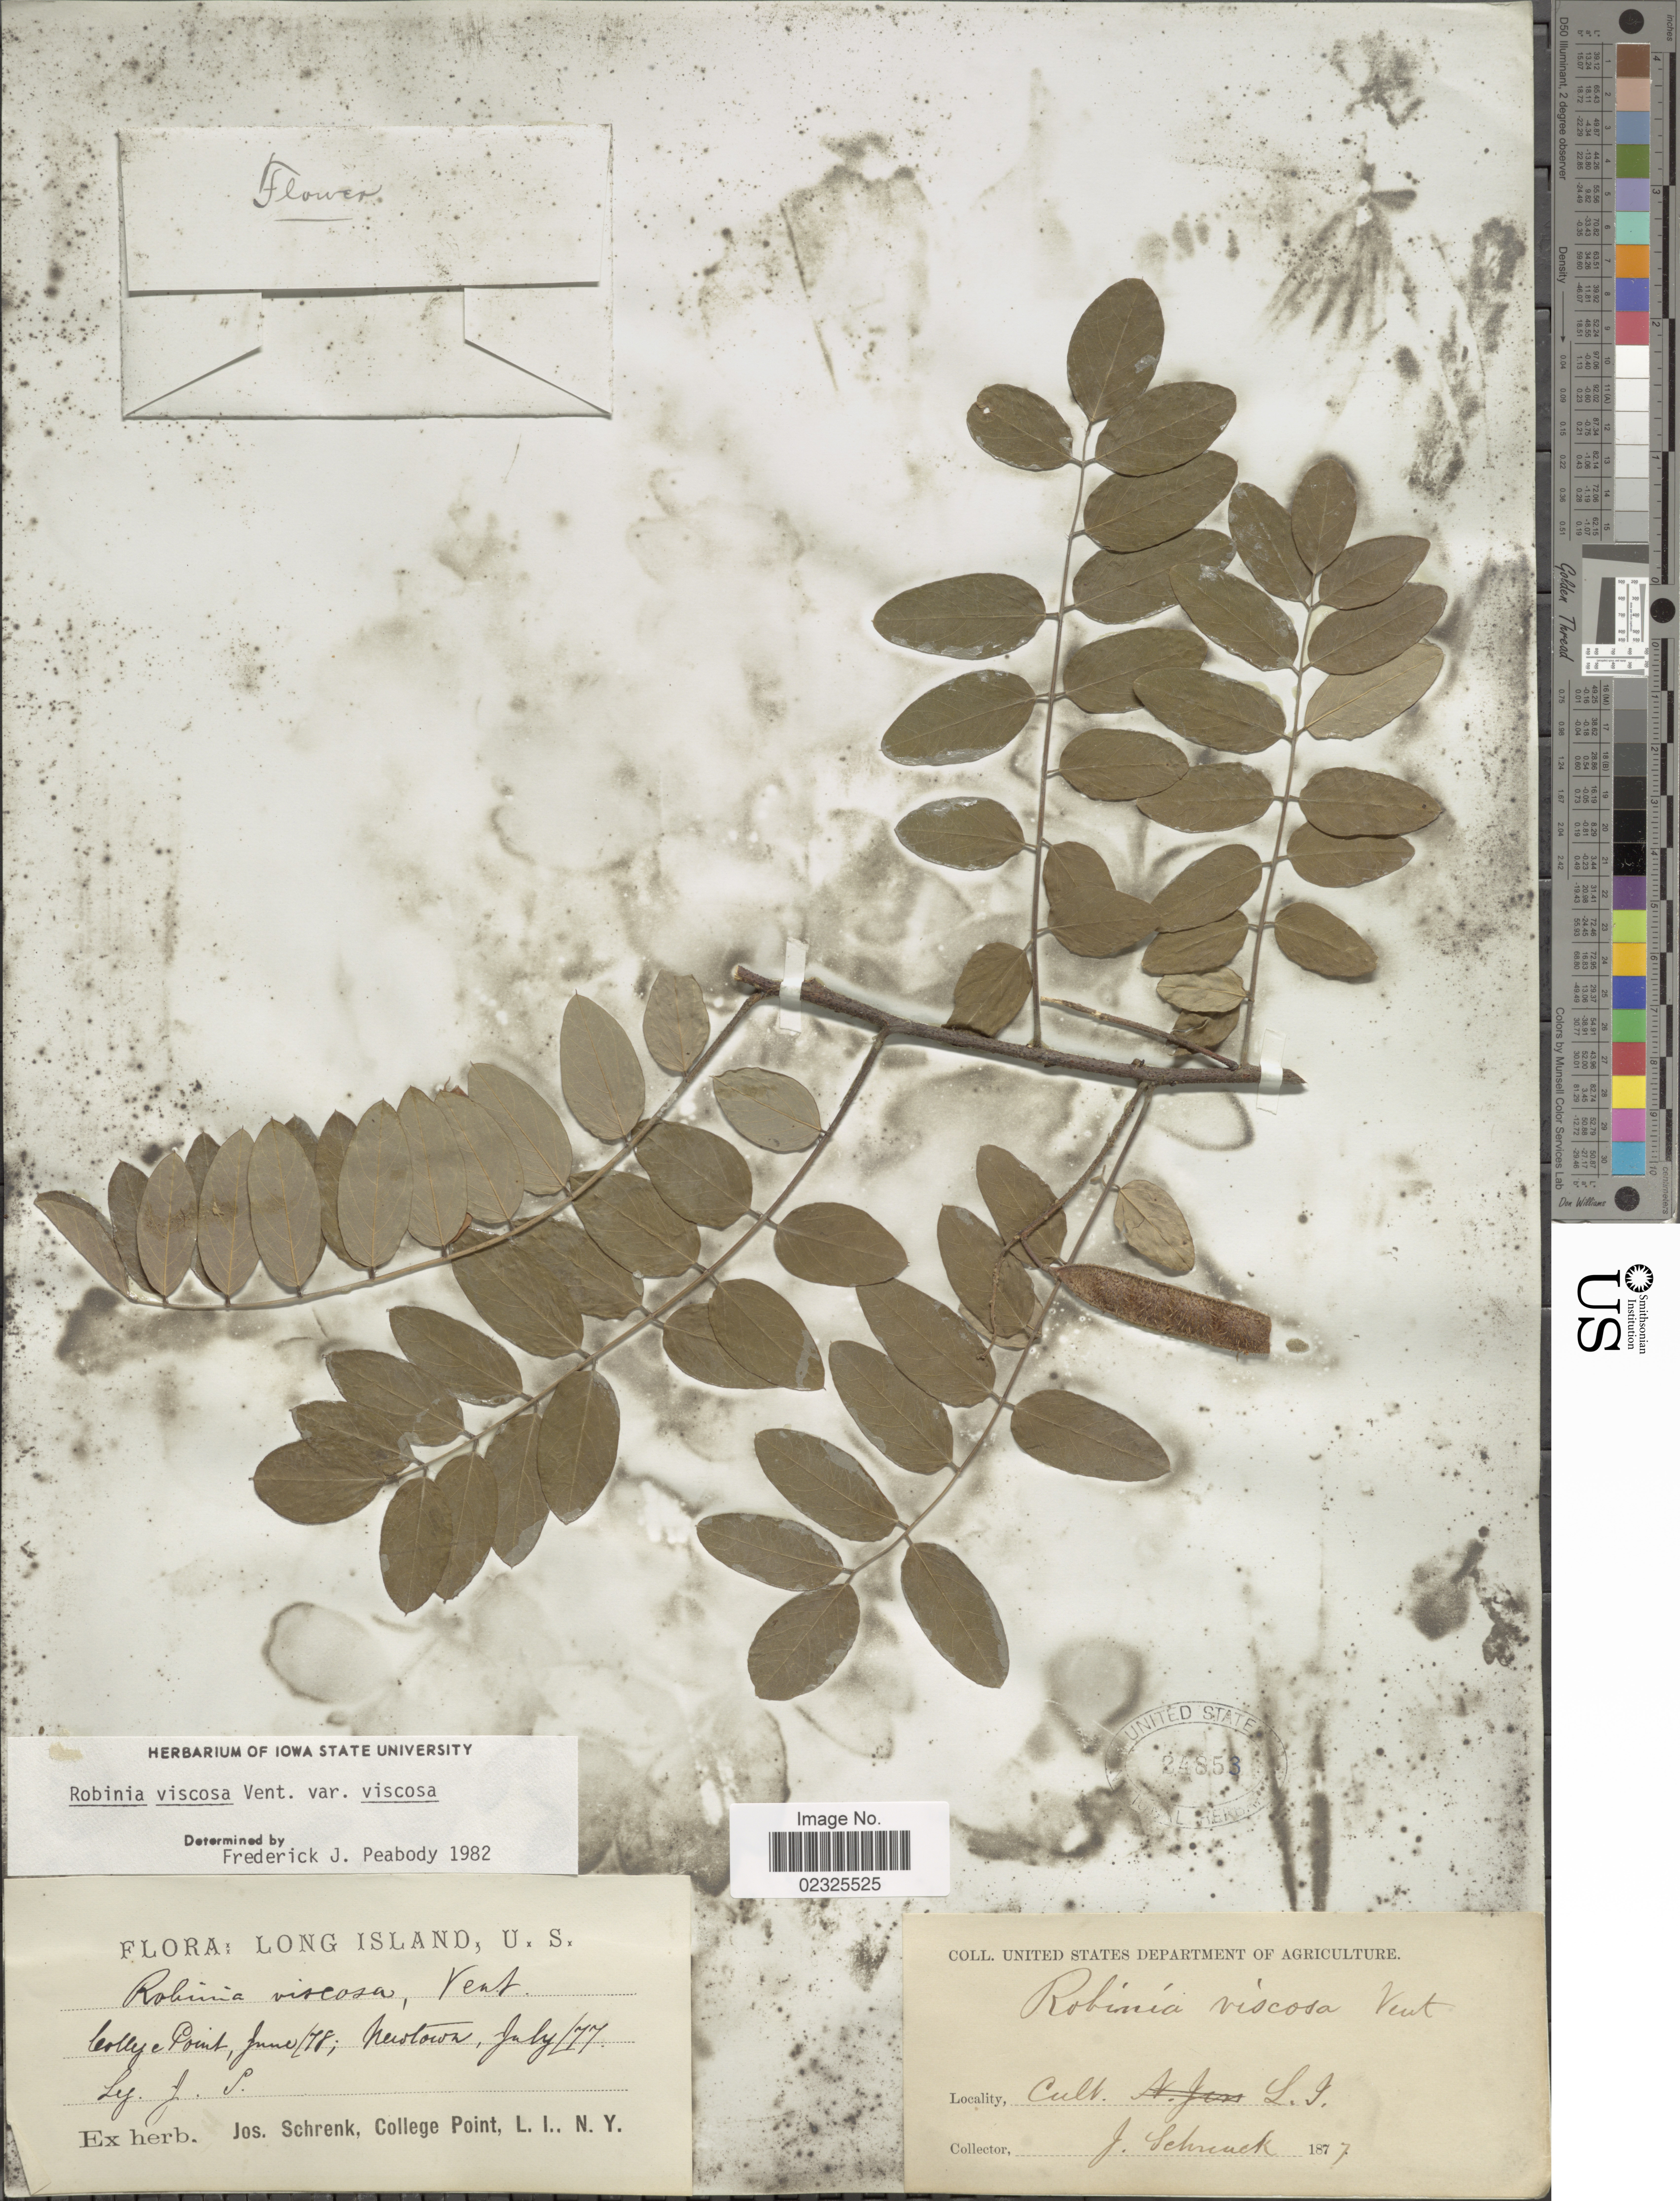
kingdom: Plantae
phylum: Tracheophyta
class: Magnoliopsida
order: Fabales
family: Fabaceae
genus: Robinia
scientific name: Robinia viscosa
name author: Vent.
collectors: J. Schrenk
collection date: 1877-07/1878-06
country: United States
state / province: New York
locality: College Point, Newtown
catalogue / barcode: US 24853